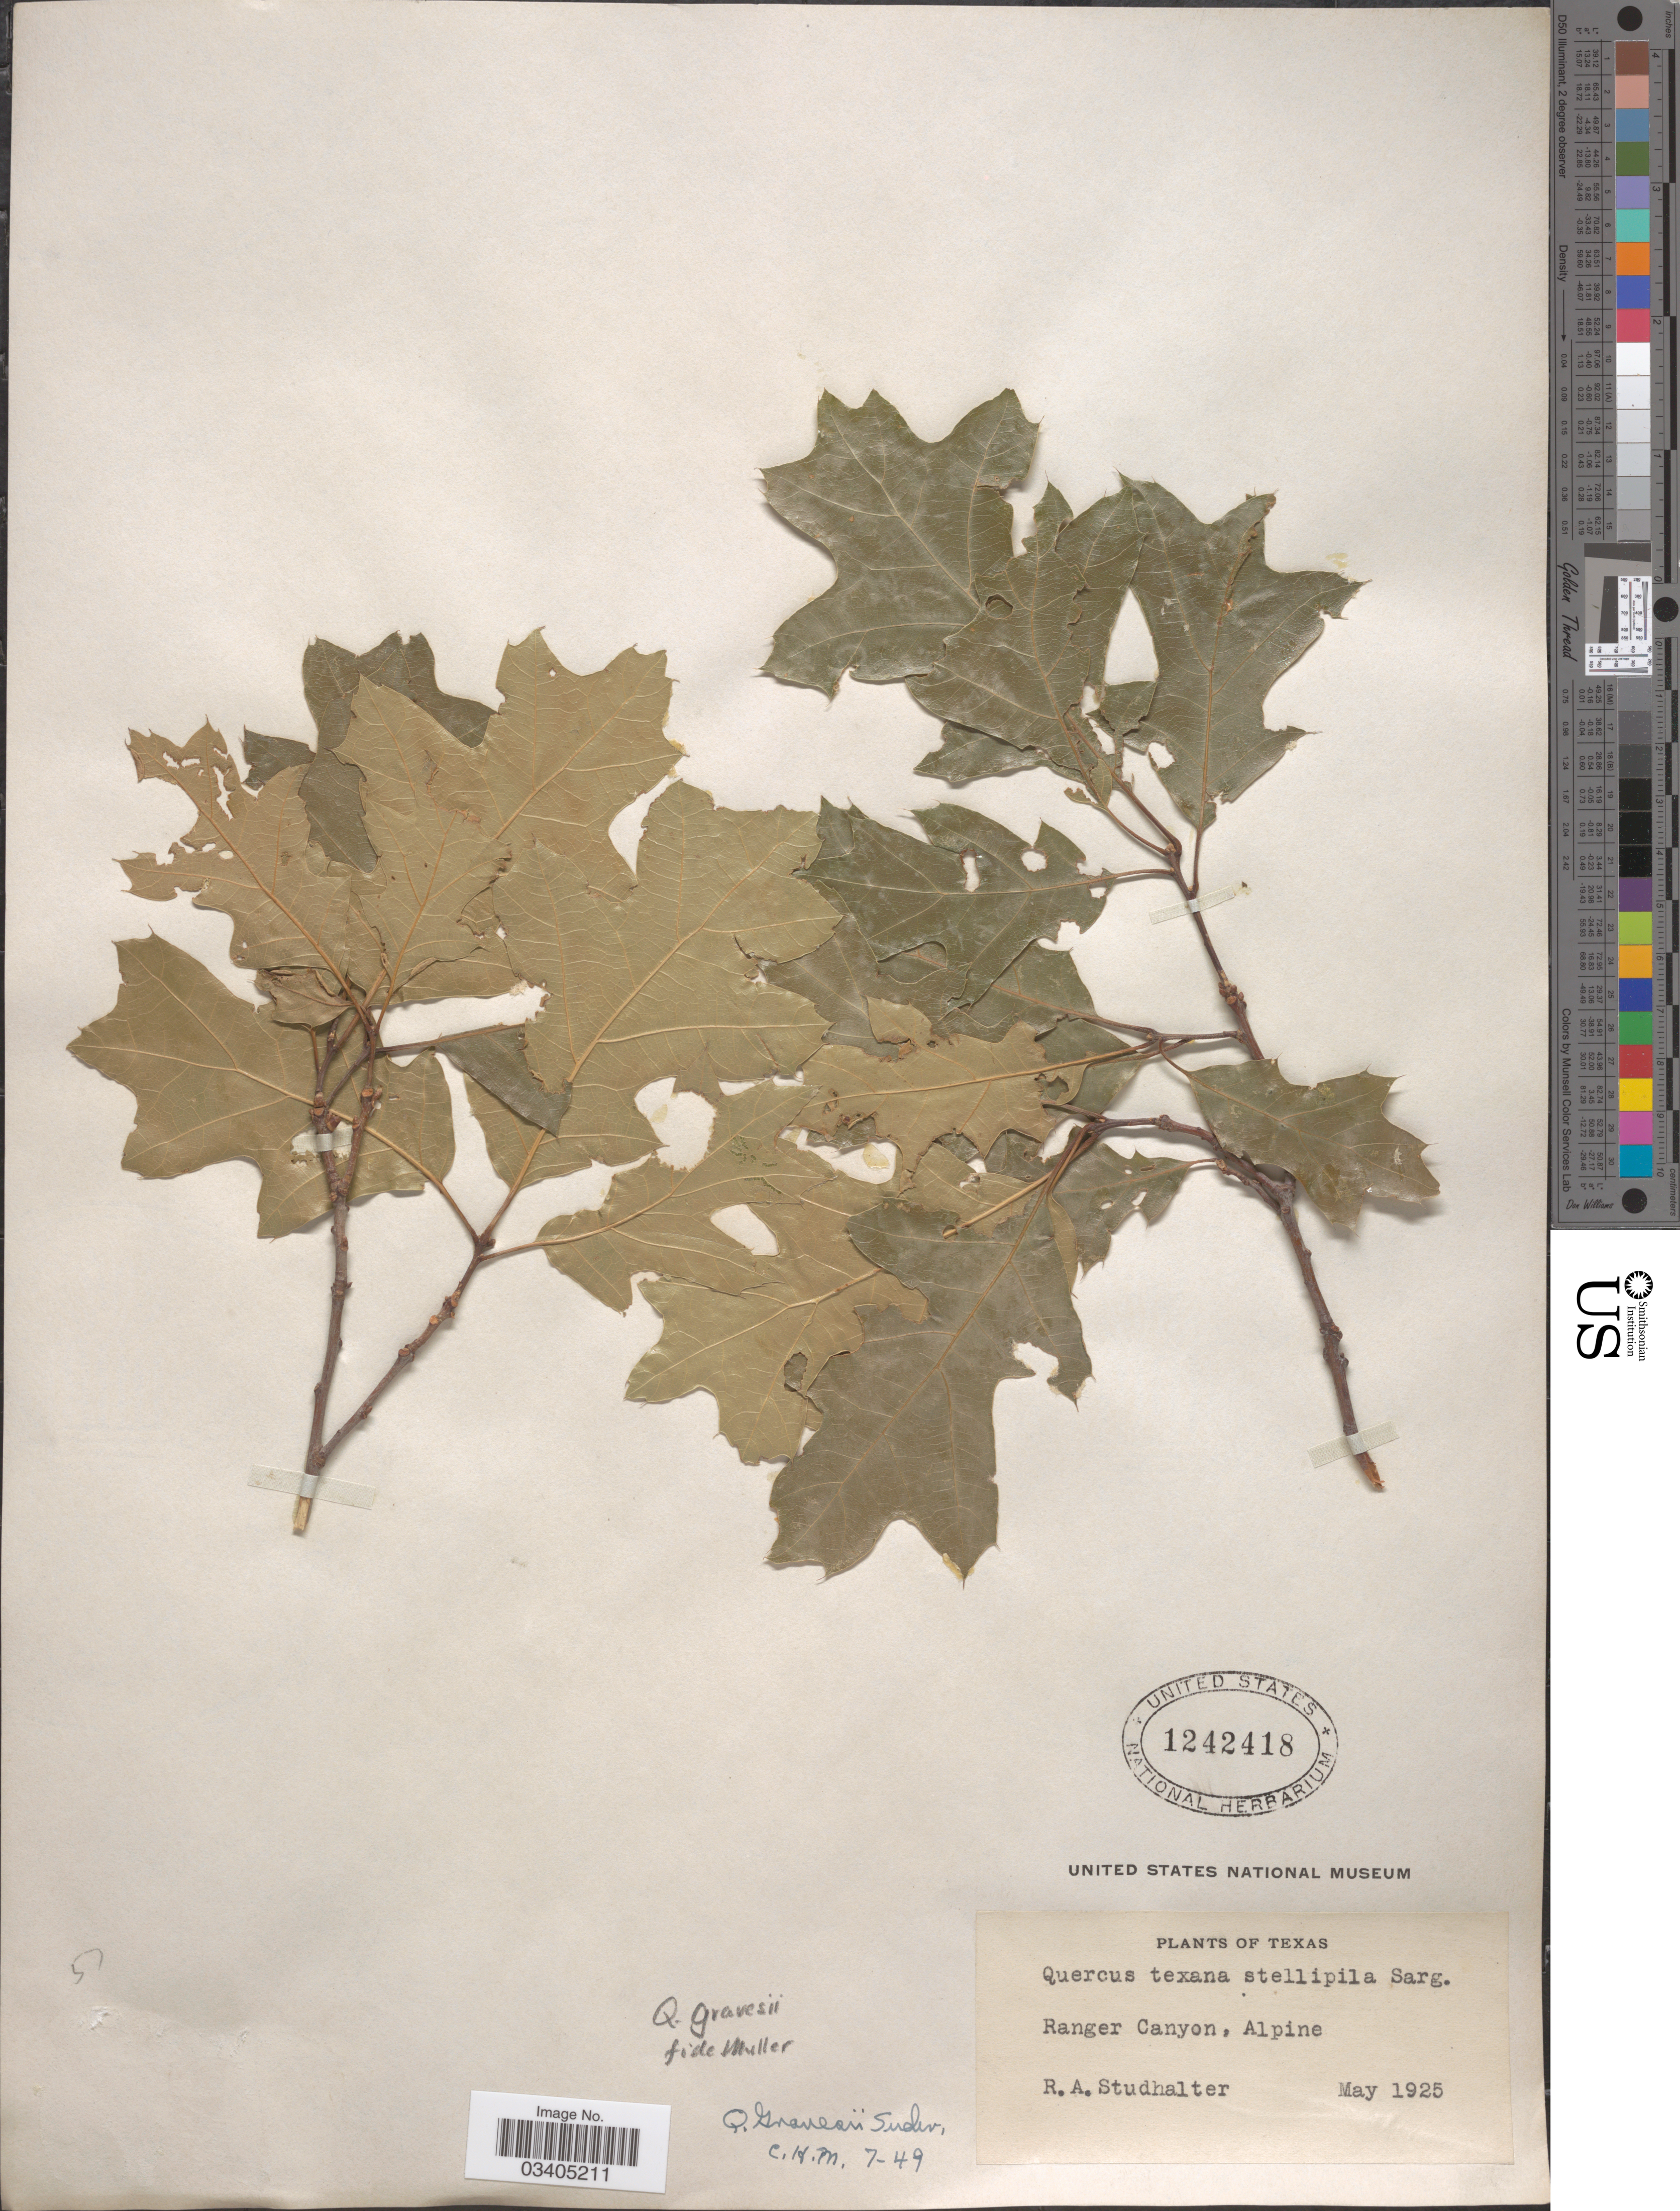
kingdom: Plantae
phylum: Tracheophyta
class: Magnoliopsida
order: Fagales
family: Fagaceae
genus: Quercus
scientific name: Quercus gravesii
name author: Sudw.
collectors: R. Studhalter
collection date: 1925-05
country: United States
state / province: Texas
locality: Ranger Canyon, Alpine.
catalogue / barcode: US 1242418